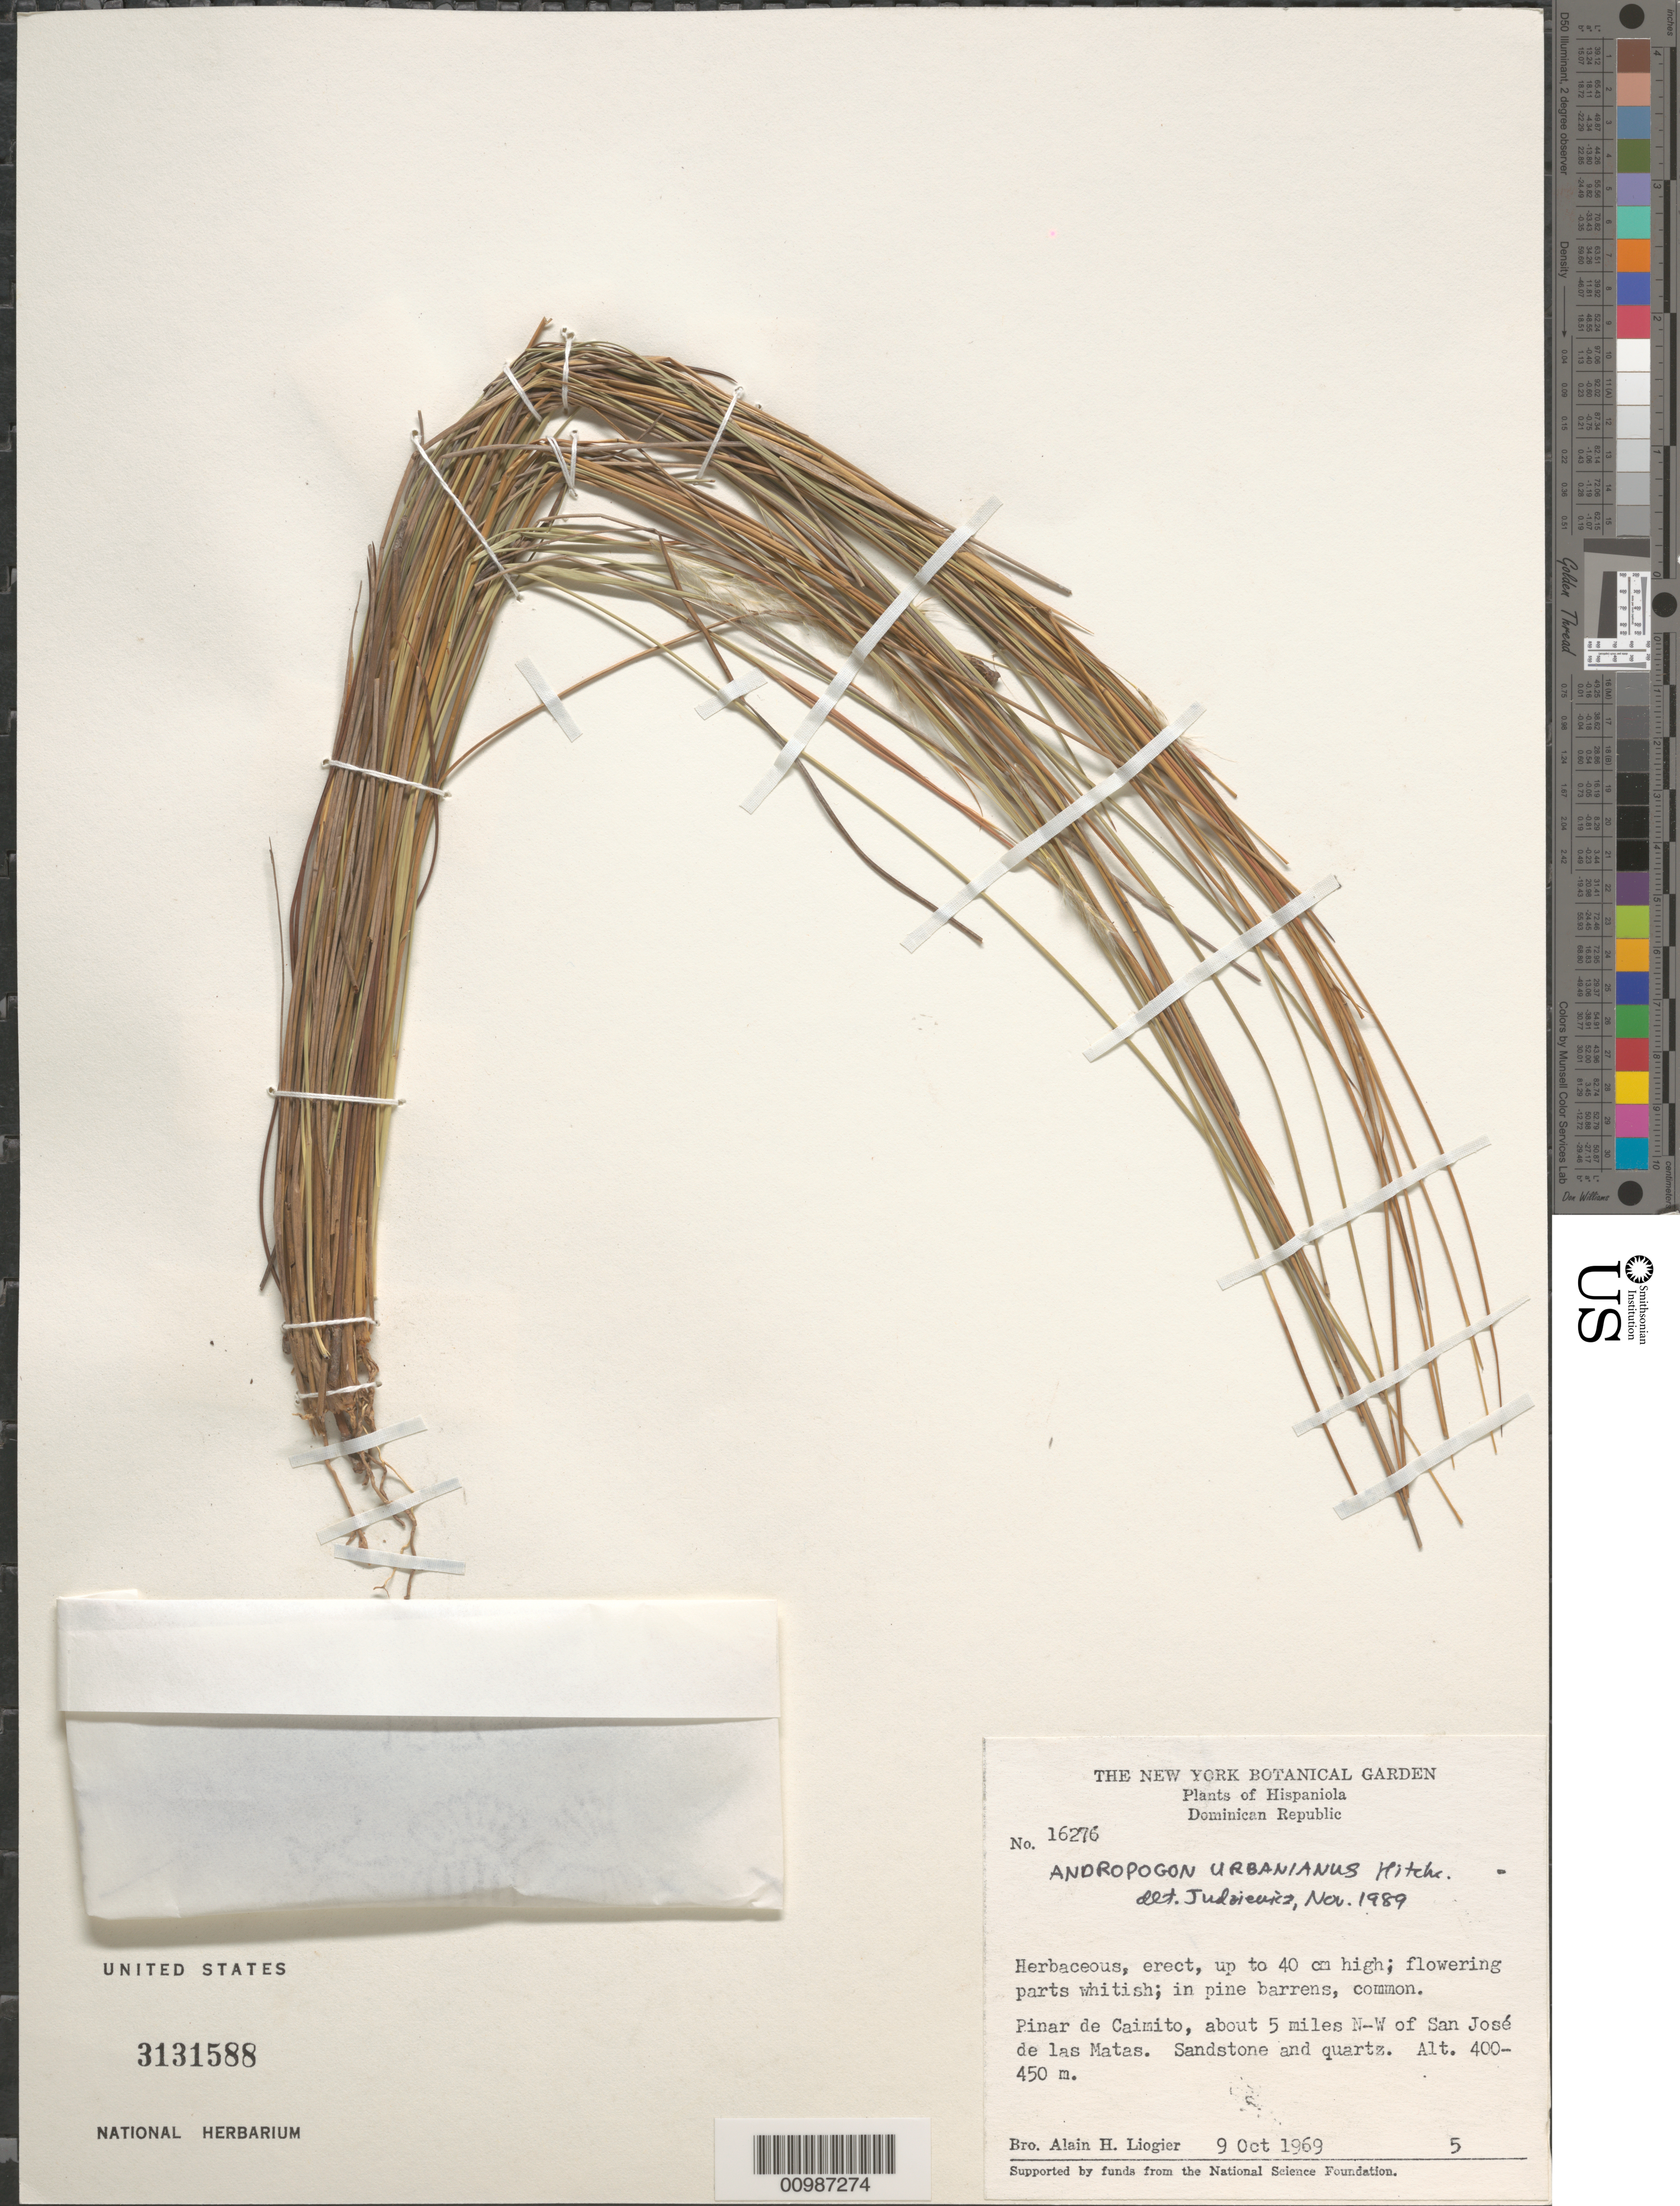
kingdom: Plantae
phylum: Tracheophyta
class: Liliopsida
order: Poales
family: Poaceae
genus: Andropogon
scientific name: Andropogon urbanianus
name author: Hitchc.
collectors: A. H. Liogier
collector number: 16276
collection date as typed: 09 Oct 1969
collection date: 1969-10-09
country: Dominican Republic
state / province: San Juan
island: Hispaniola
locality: about 5 miles NW of San Jose de las Matas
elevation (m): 400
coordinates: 0 N, 0 E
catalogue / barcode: US 3131588